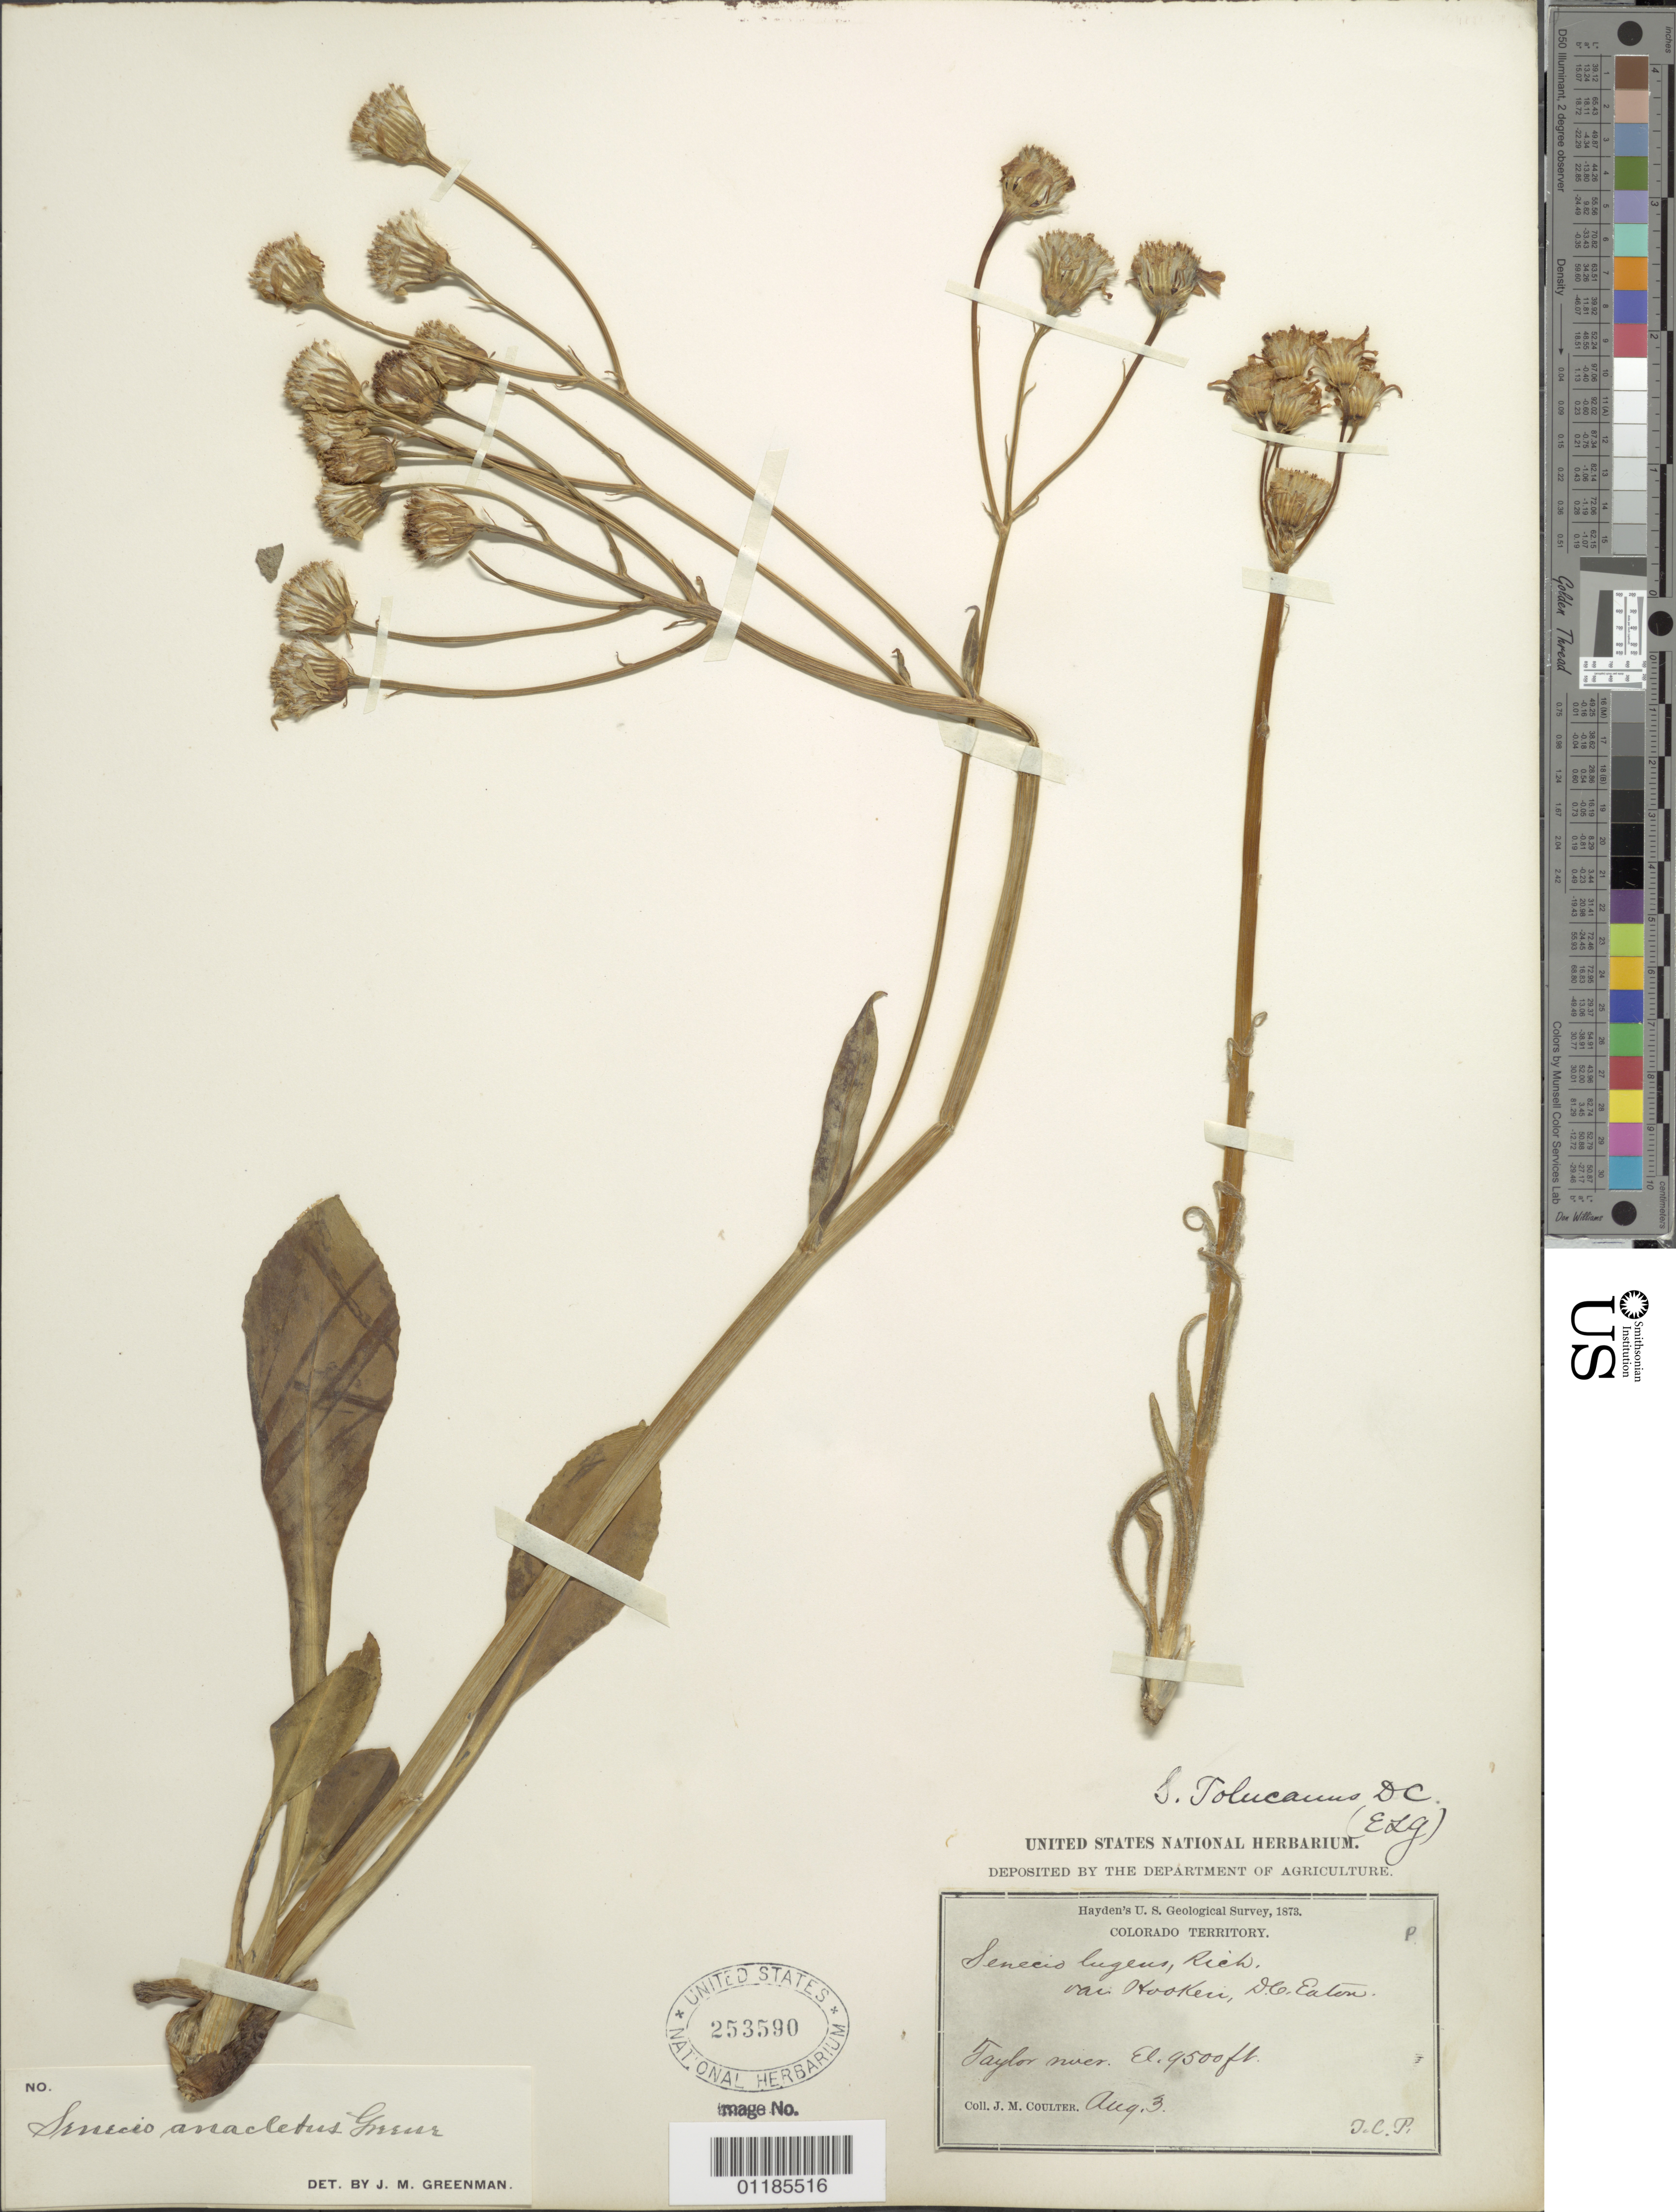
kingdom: Plantae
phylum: Tracheophyta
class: Magnoliopsida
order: Asterales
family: Asteraceae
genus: Senecio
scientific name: Senecio wootonii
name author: Greene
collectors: J. M. Coulter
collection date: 1873-08-03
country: United States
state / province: Colorado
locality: Taylor River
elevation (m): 2896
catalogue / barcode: US 253590